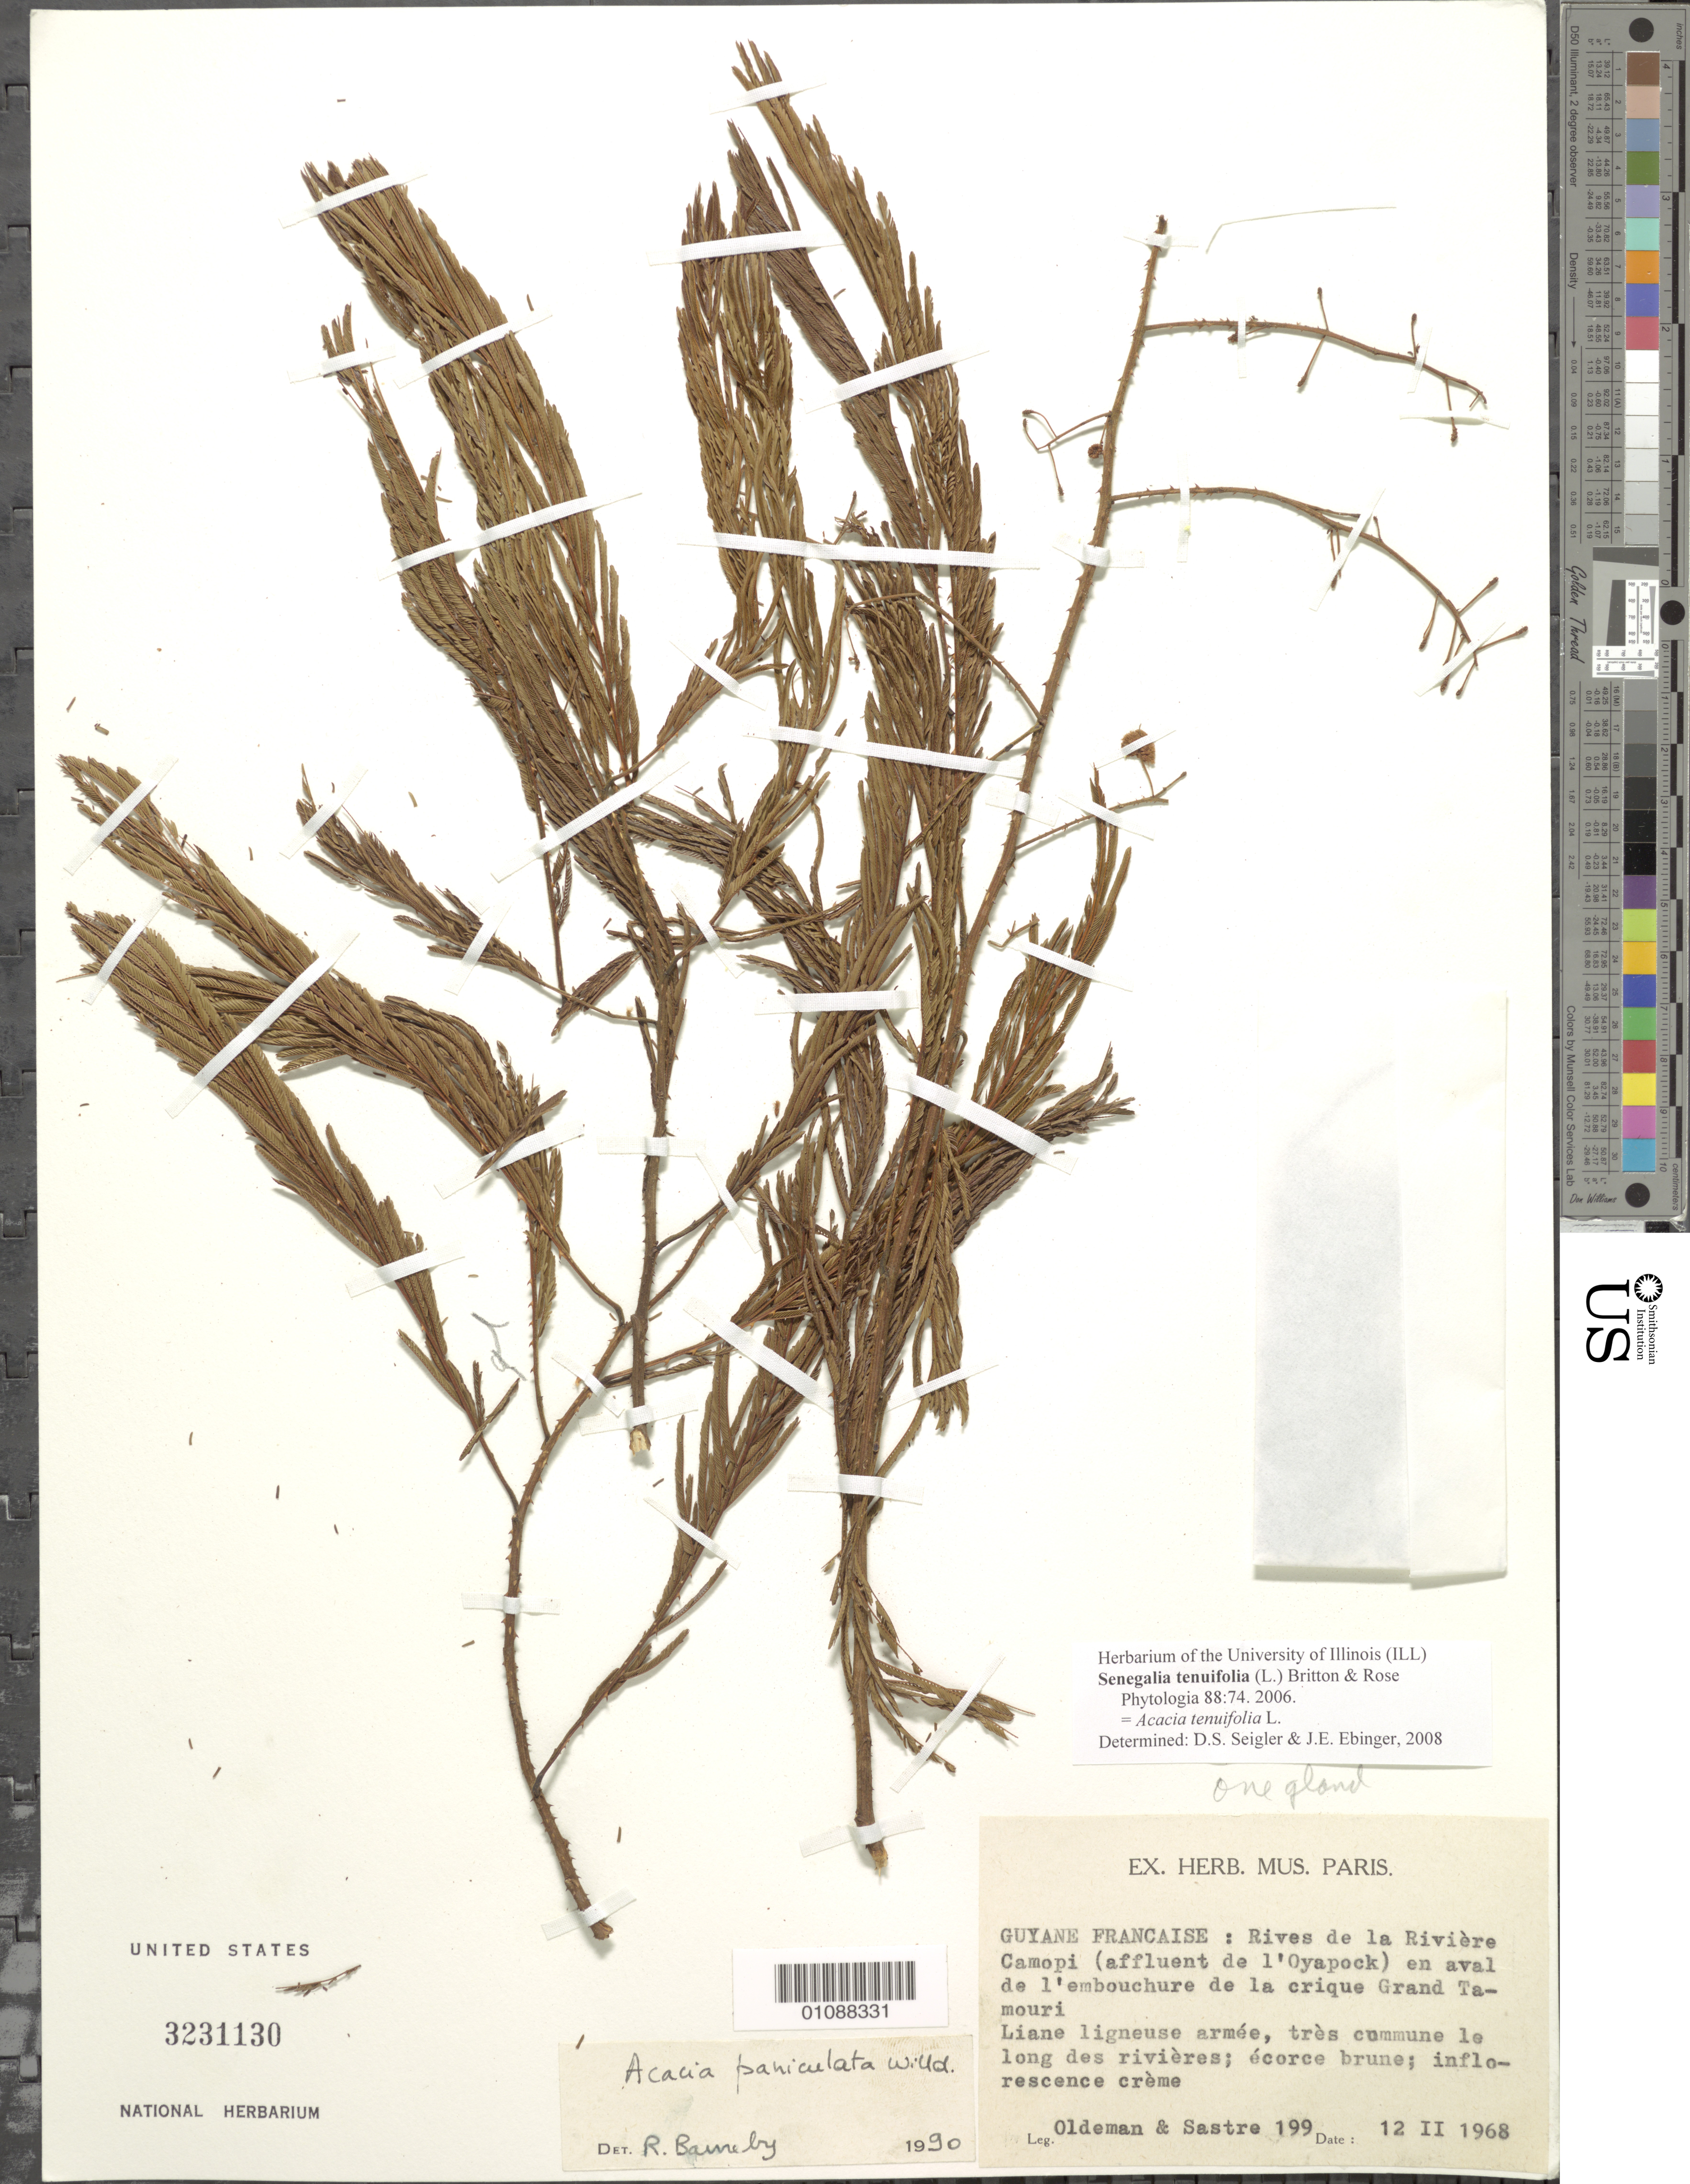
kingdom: Plantae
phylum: Tracheophyta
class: Magnoliopsida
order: Fabales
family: Fabaceae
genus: Senegalia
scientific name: Senegalia tenuifolia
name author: (L.) Britton & Rose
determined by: Ebinger, J. E.; Seigler, David S.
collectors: R. Oldeman & C. H. L. Sastre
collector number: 199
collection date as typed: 12-Feb-68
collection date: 1968-02-12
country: French Guiana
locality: Rivière Camopi, (affluent de l'Oyapock) en aval de l'embouchure de la crique Grand Tamouri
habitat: Le long des rivieres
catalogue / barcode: US 3231130